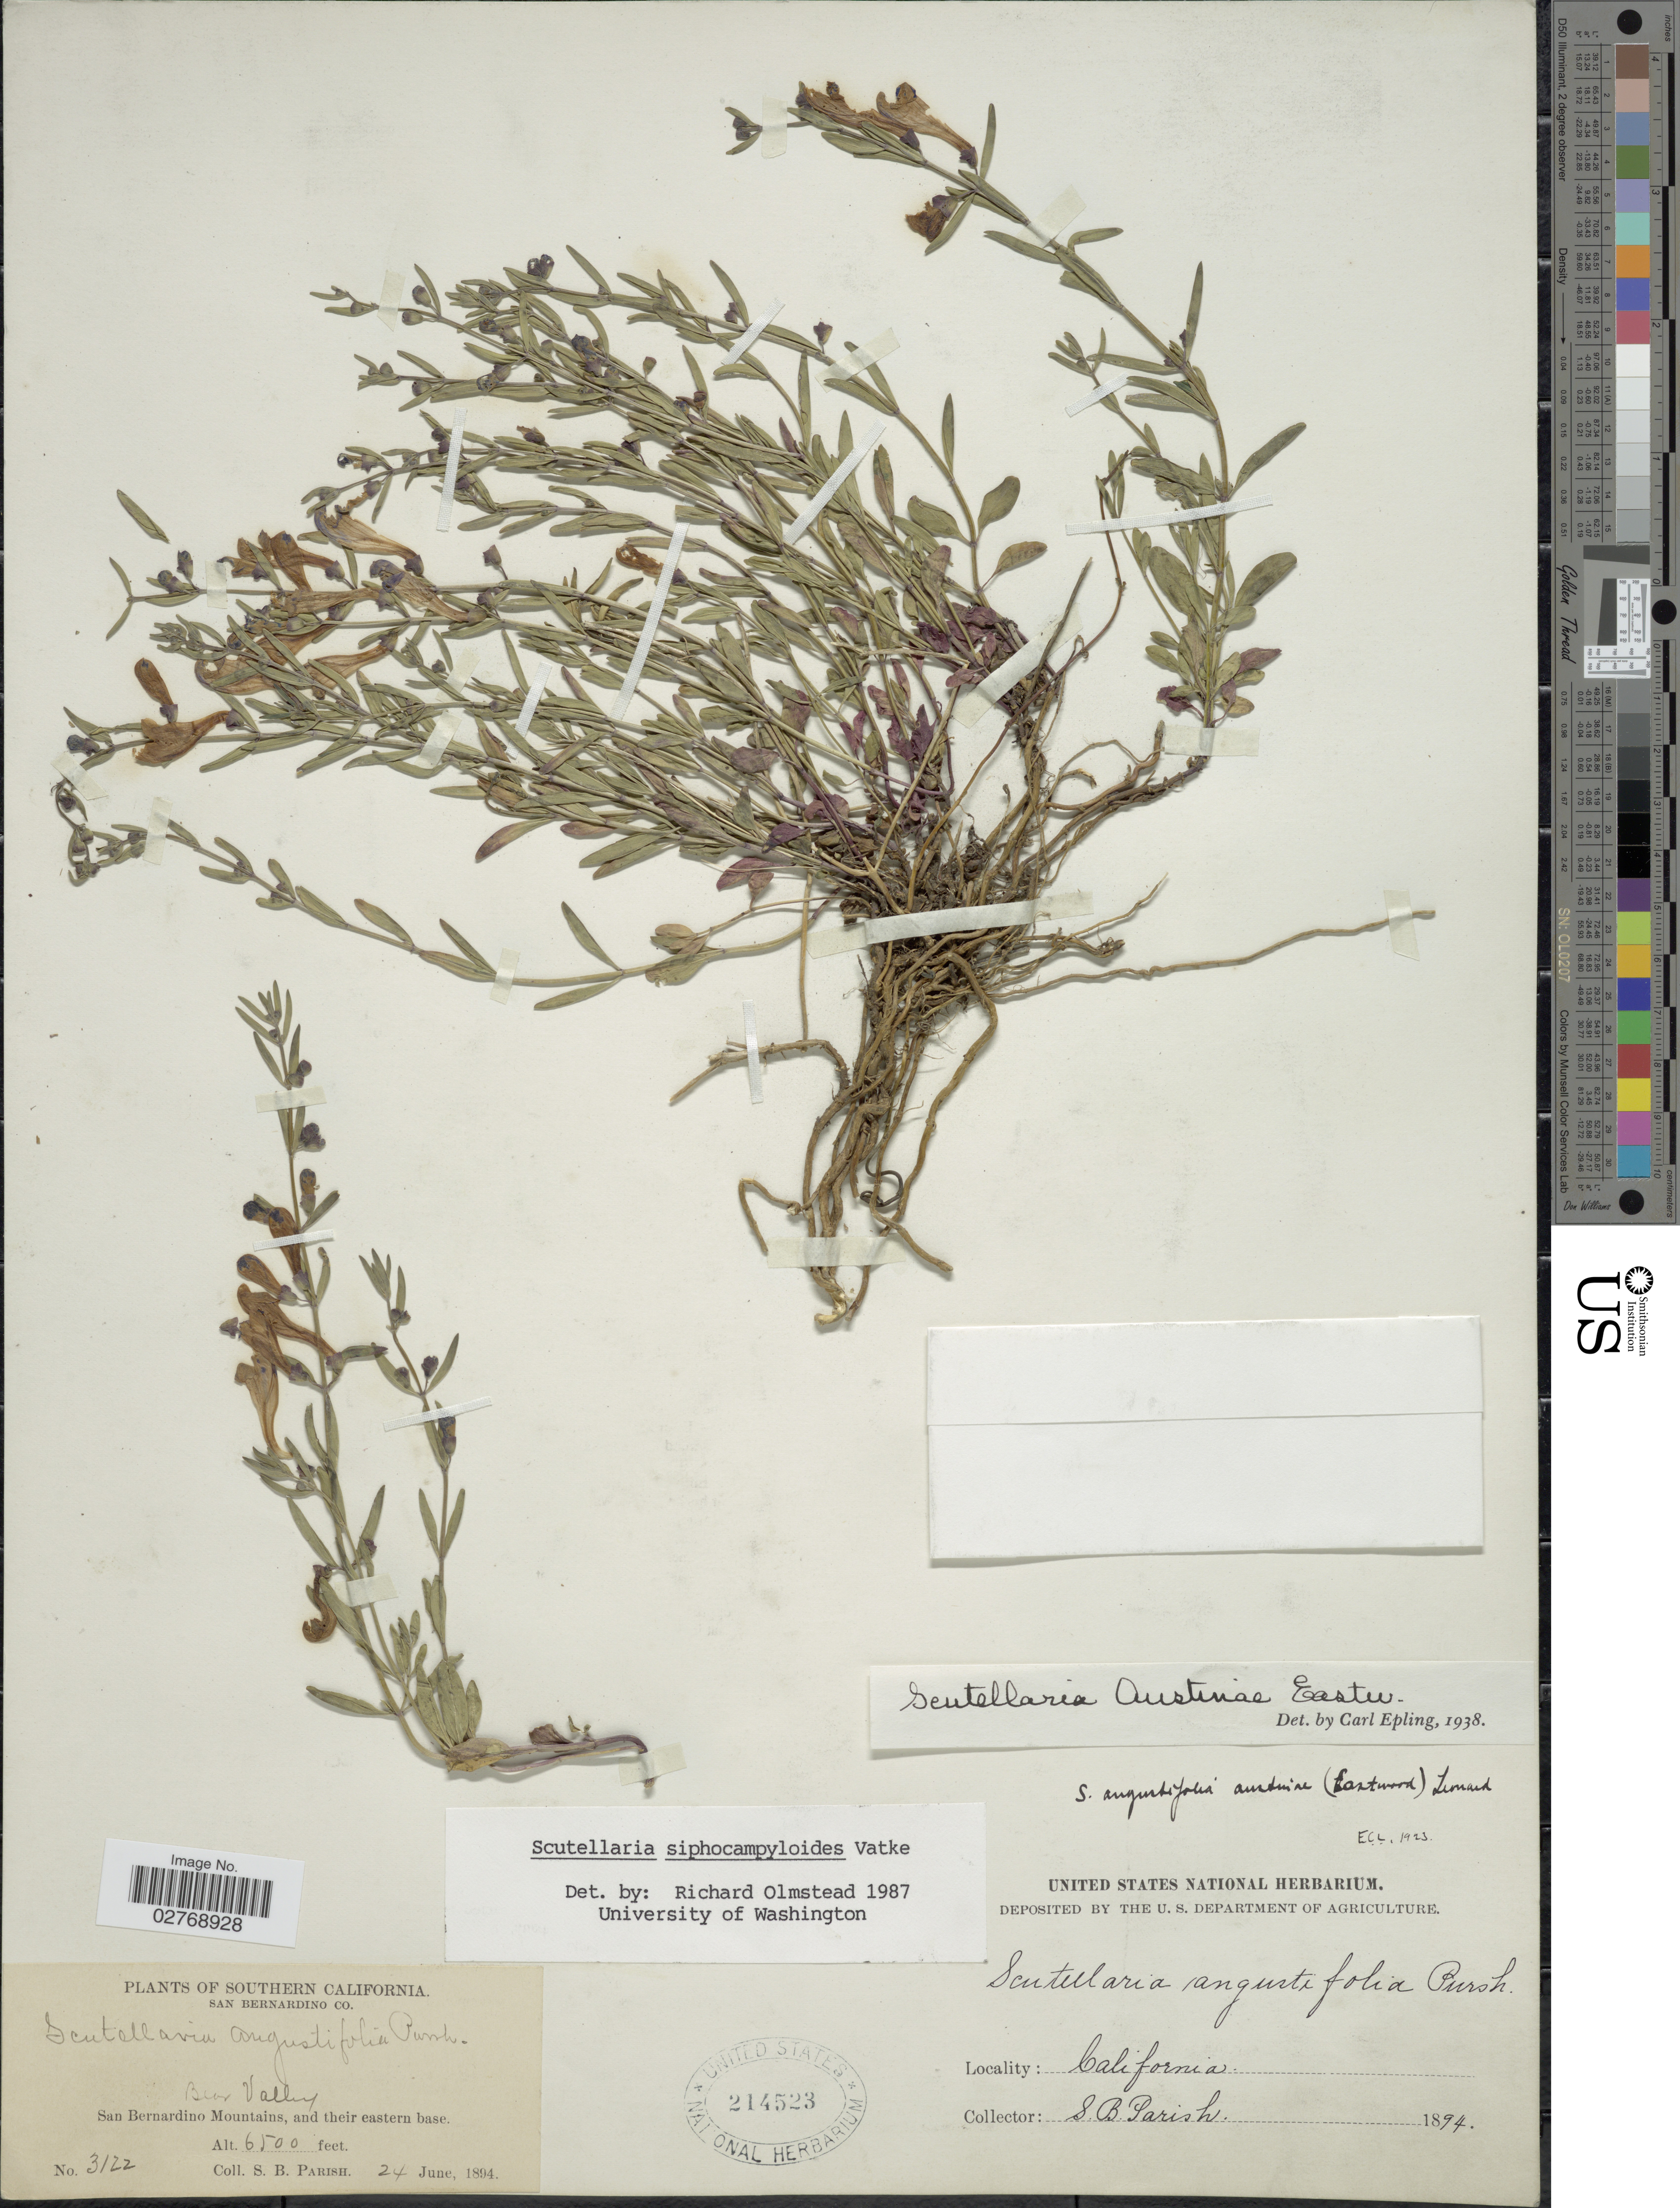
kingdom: Plantae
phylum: Tracheophyta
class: Magnoliopsida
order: Lamiales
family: Lamiaceae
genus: Scutellaria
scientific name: Scutellaria siphocampyloides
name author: Vatke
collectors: S. B. Parish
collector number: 3122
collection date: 1894-06-24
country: United States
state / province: California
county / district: San Bernardino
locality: Southern California. San Bernardino Co. Bear Valley. San Bernardino Mountains, and their eastern base.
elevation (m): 1981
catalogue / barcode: US 214523